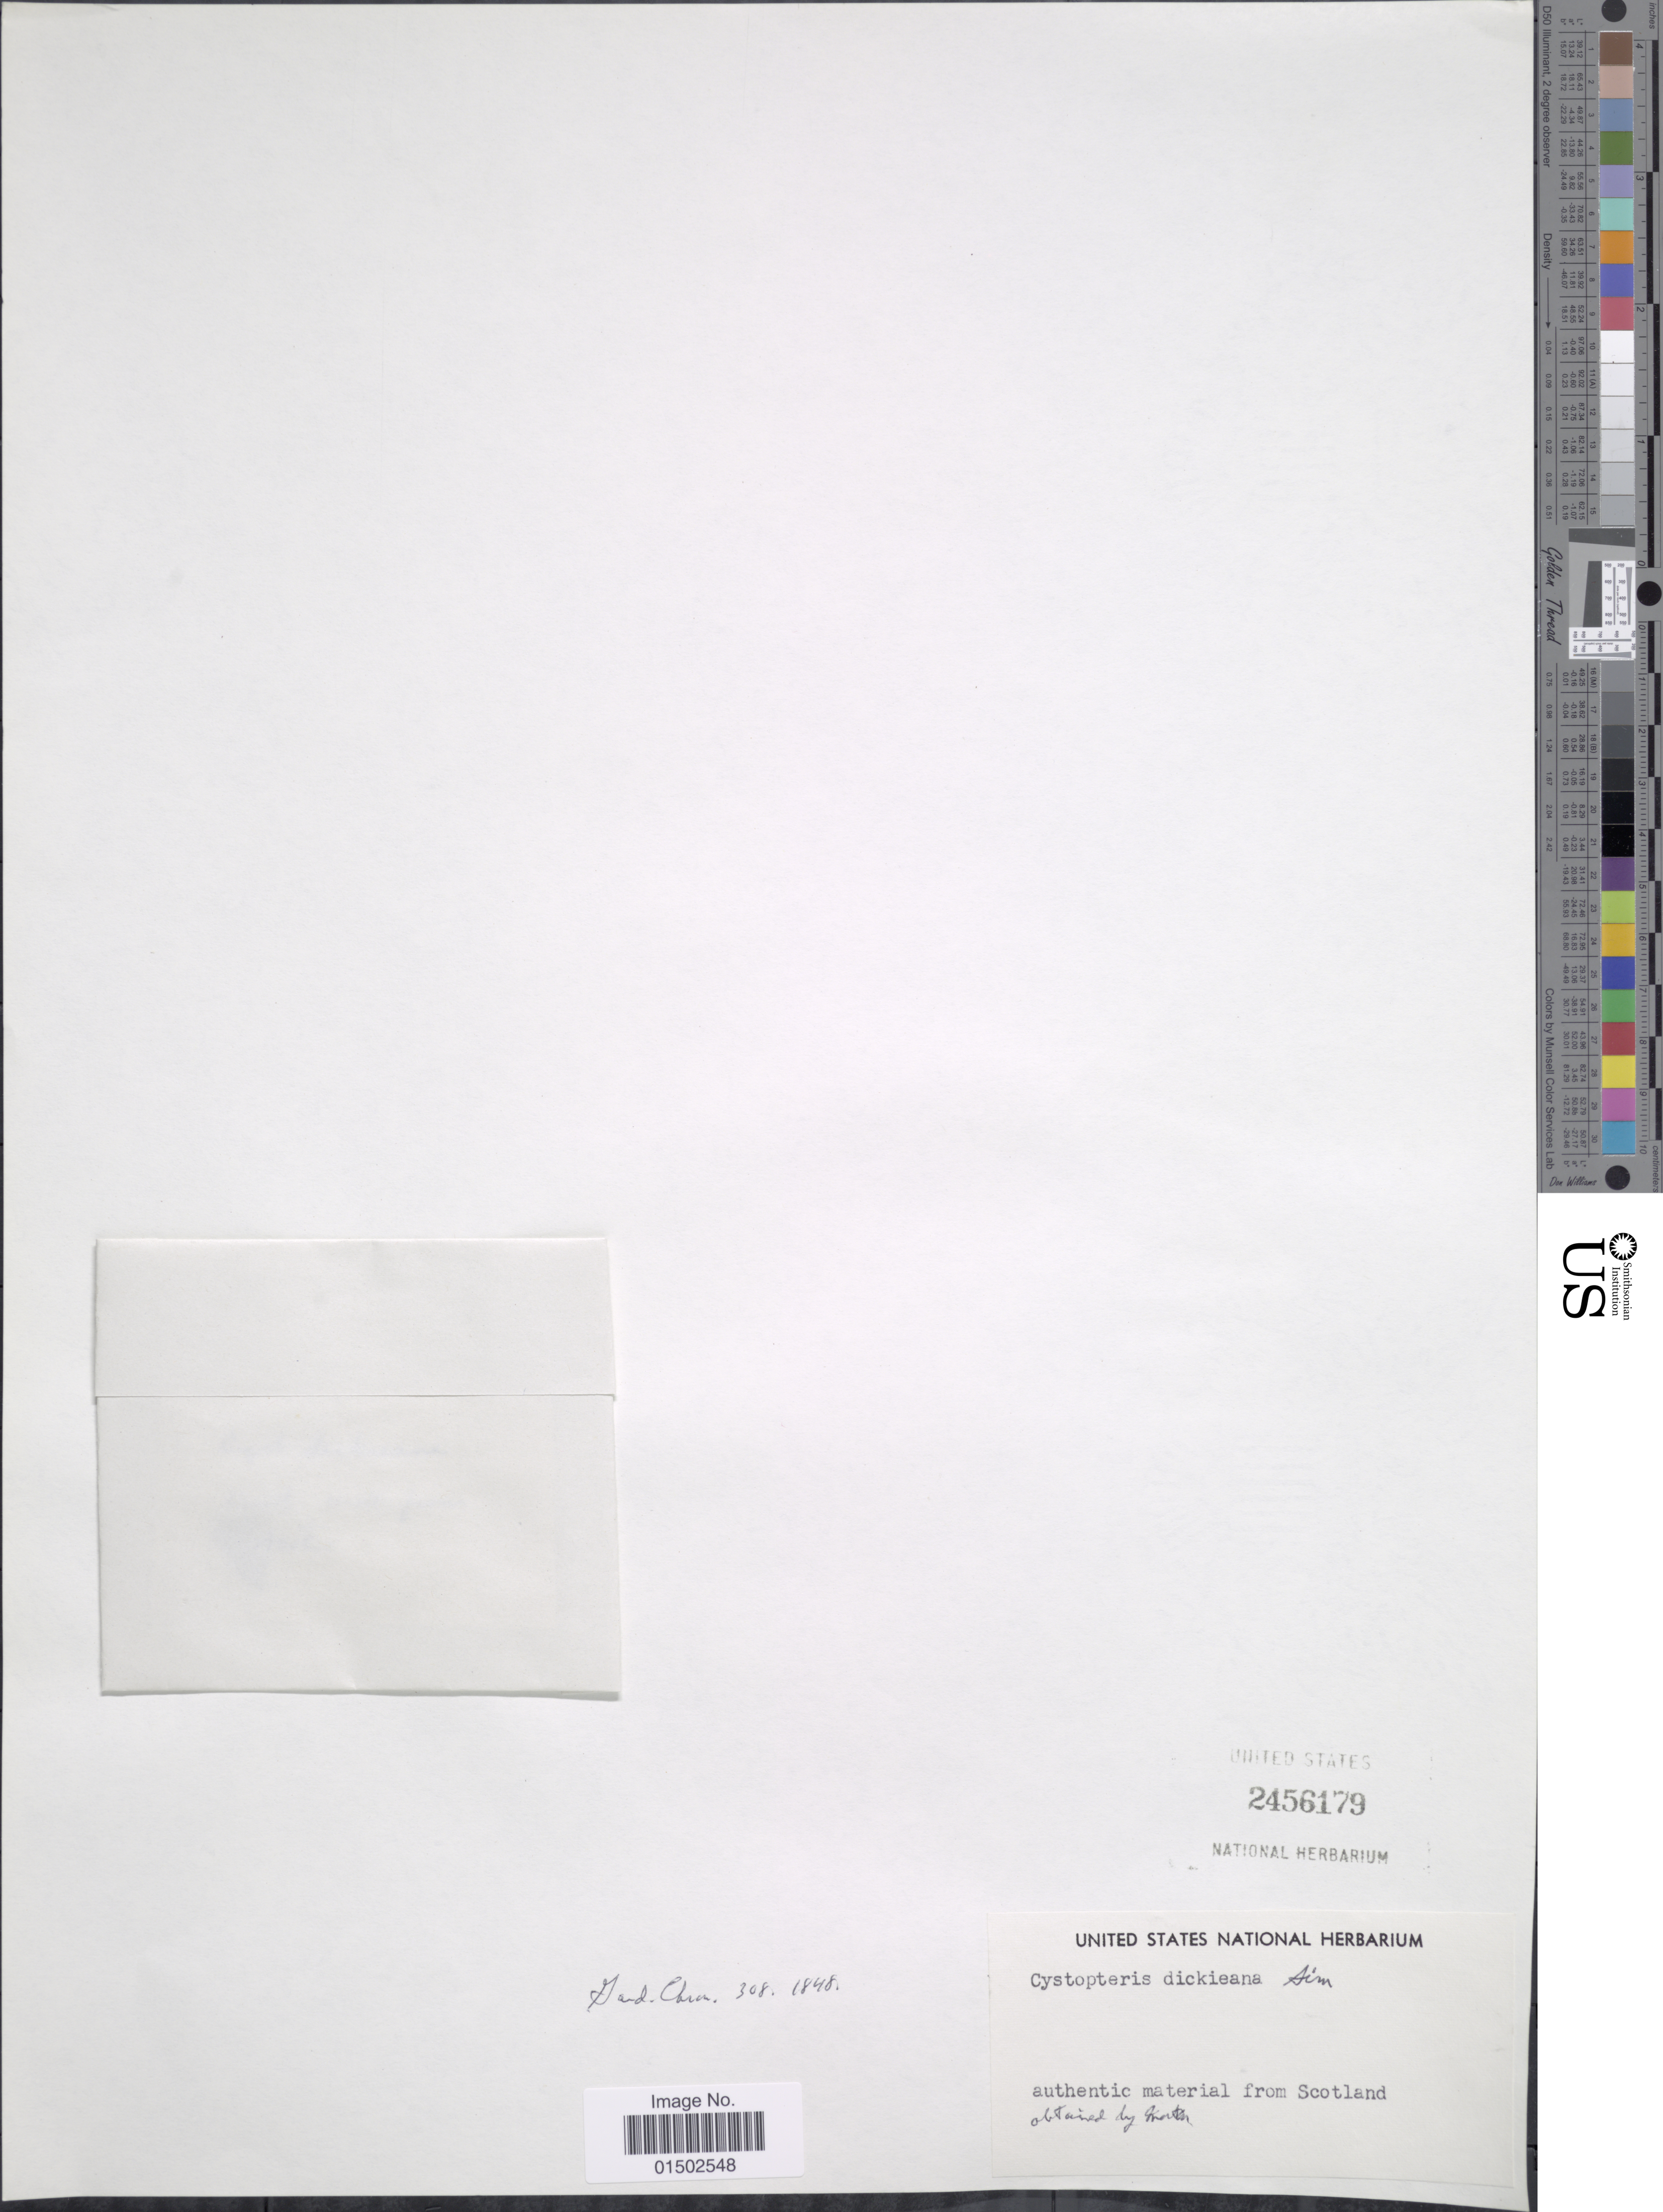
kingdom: Plantae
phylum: Tracheophyta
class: Polypodiopsida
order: Polypodiales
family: Cystopteridaceae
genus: Cystopteris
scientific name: Cystopteris dickieana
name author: R. Sim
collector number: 308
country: United Kingdom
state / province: Scotland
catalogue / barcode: US 2456179